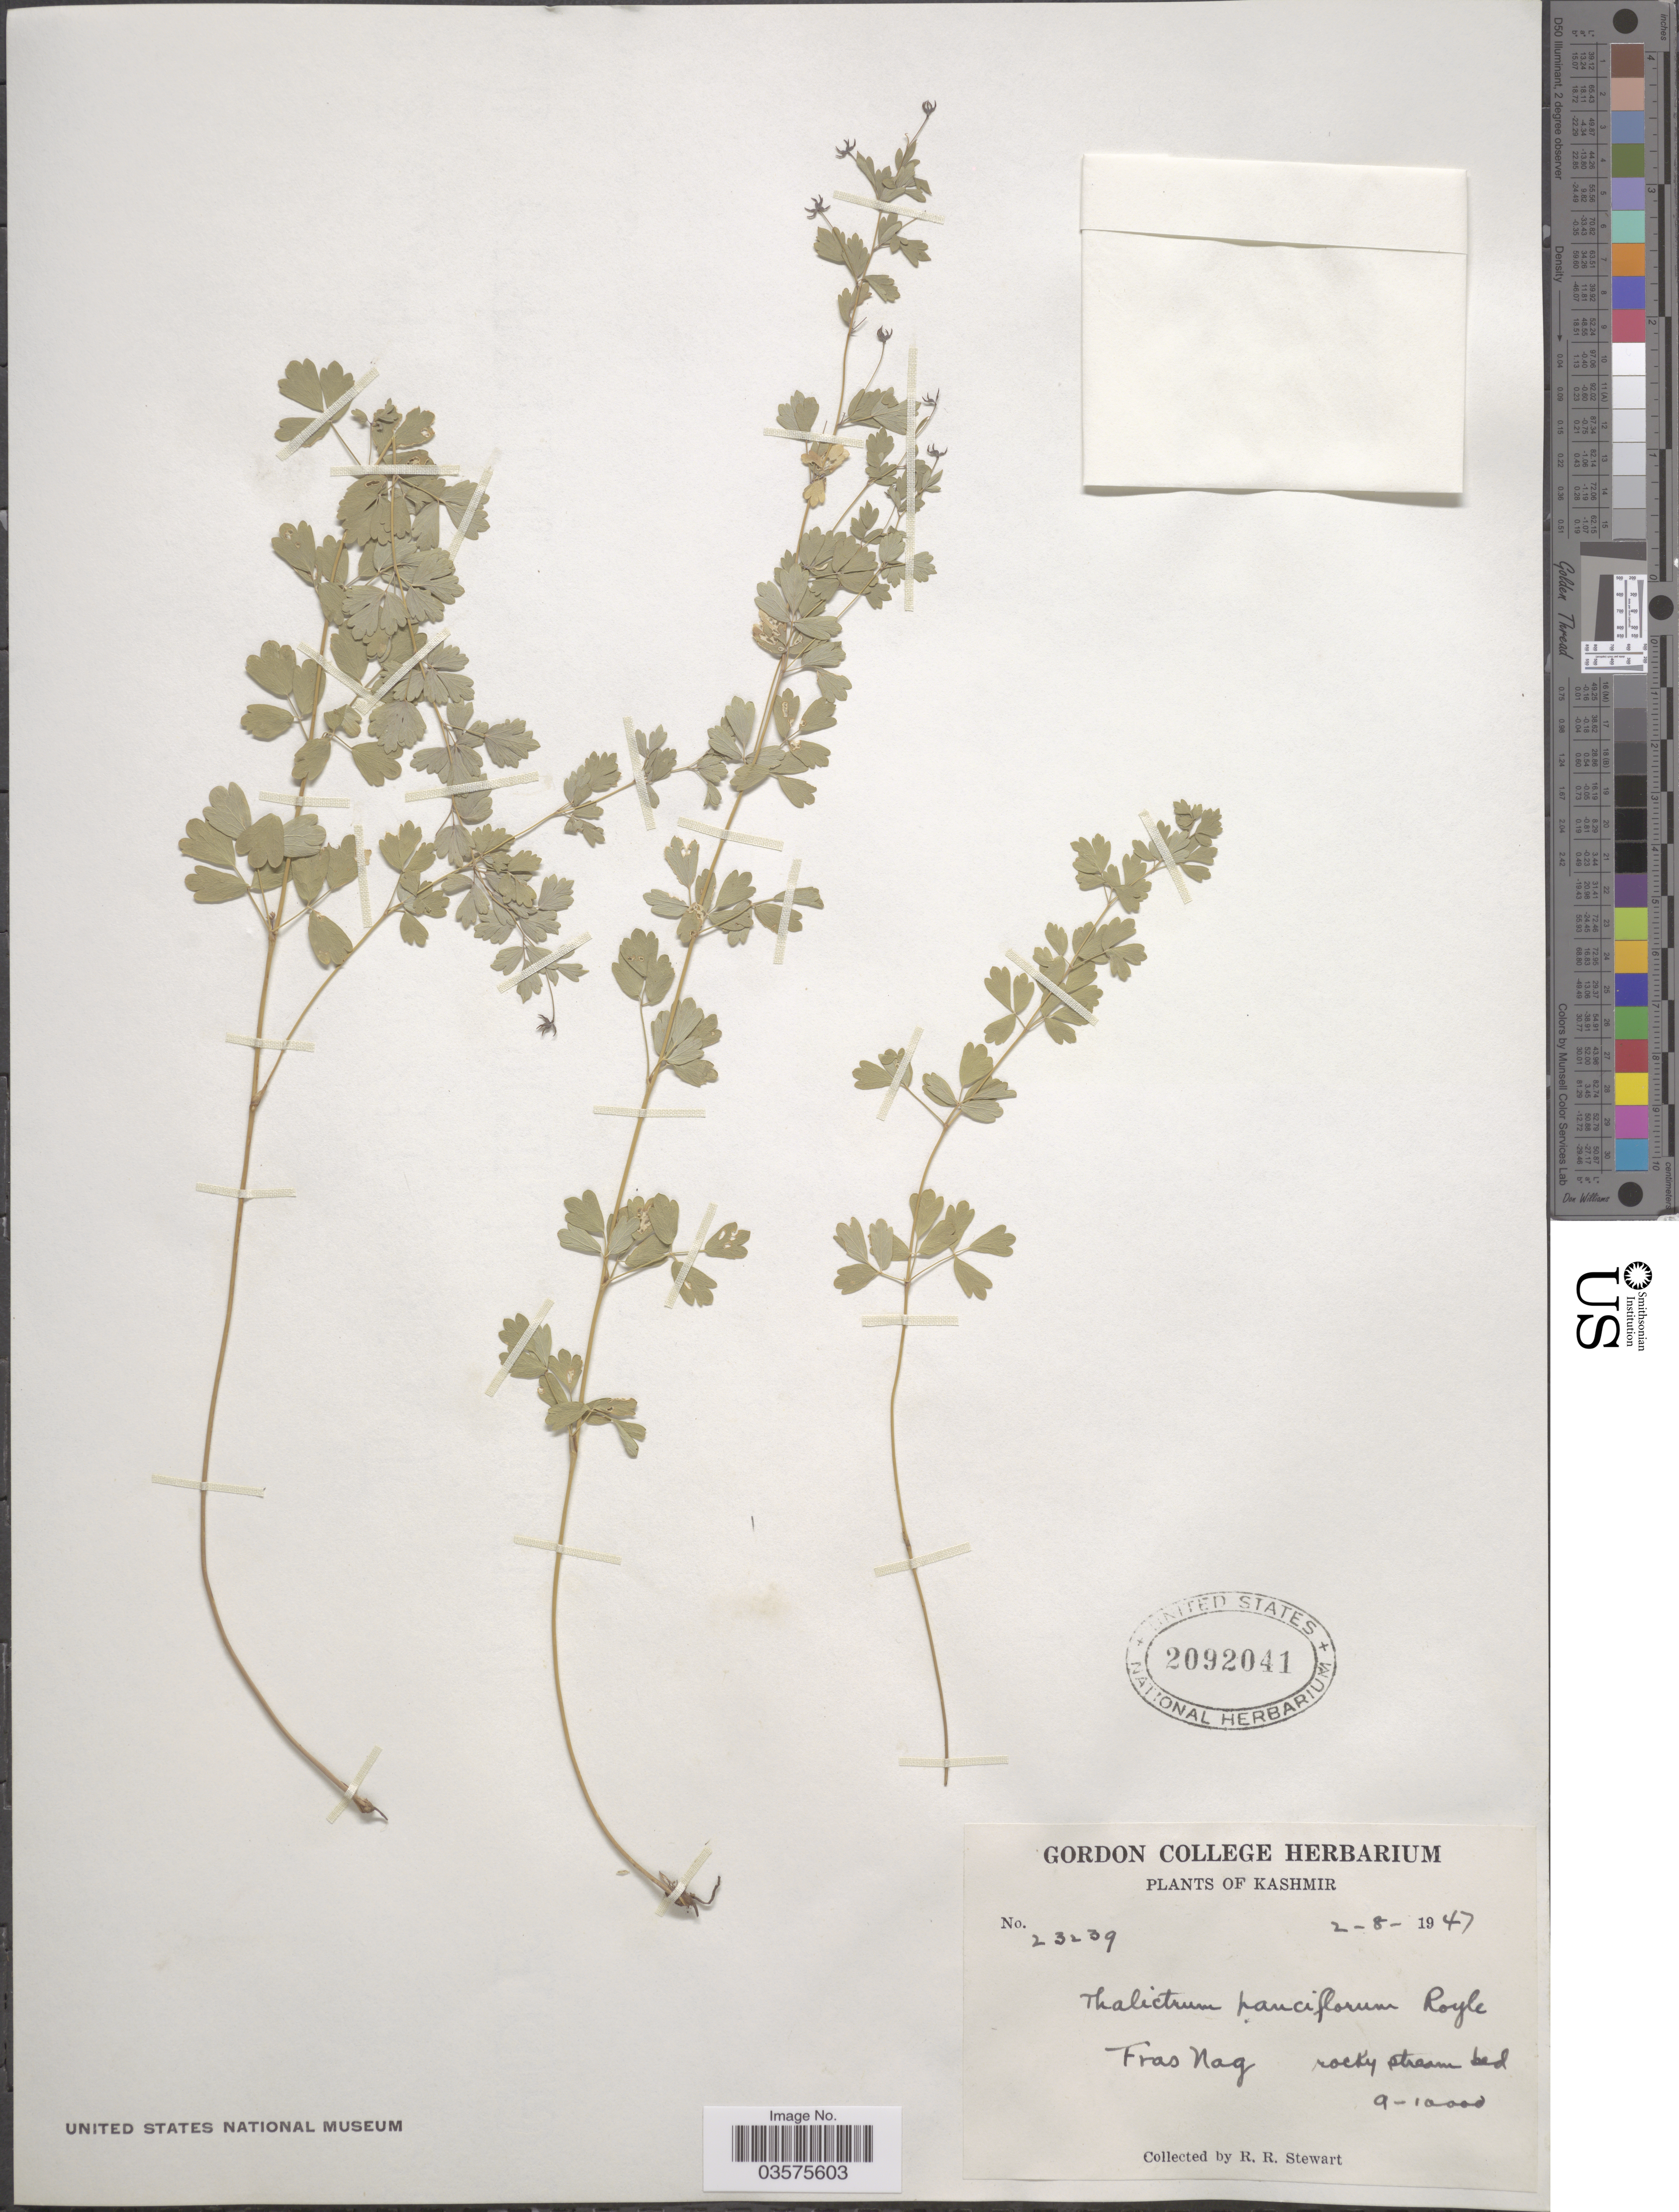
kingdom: Plantae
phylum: Tracheophyta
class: Magnoliopsida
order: Ranunculales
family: Ranunculaceae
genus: Thalictrum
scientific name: Thalictrum pauciflorum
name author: Royle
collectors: R. Stewart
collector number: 23239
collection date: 1947-08-02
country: India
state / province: Jammu and Kashmir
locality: Kashmir. Fras Nag.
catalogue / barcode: US 2092041